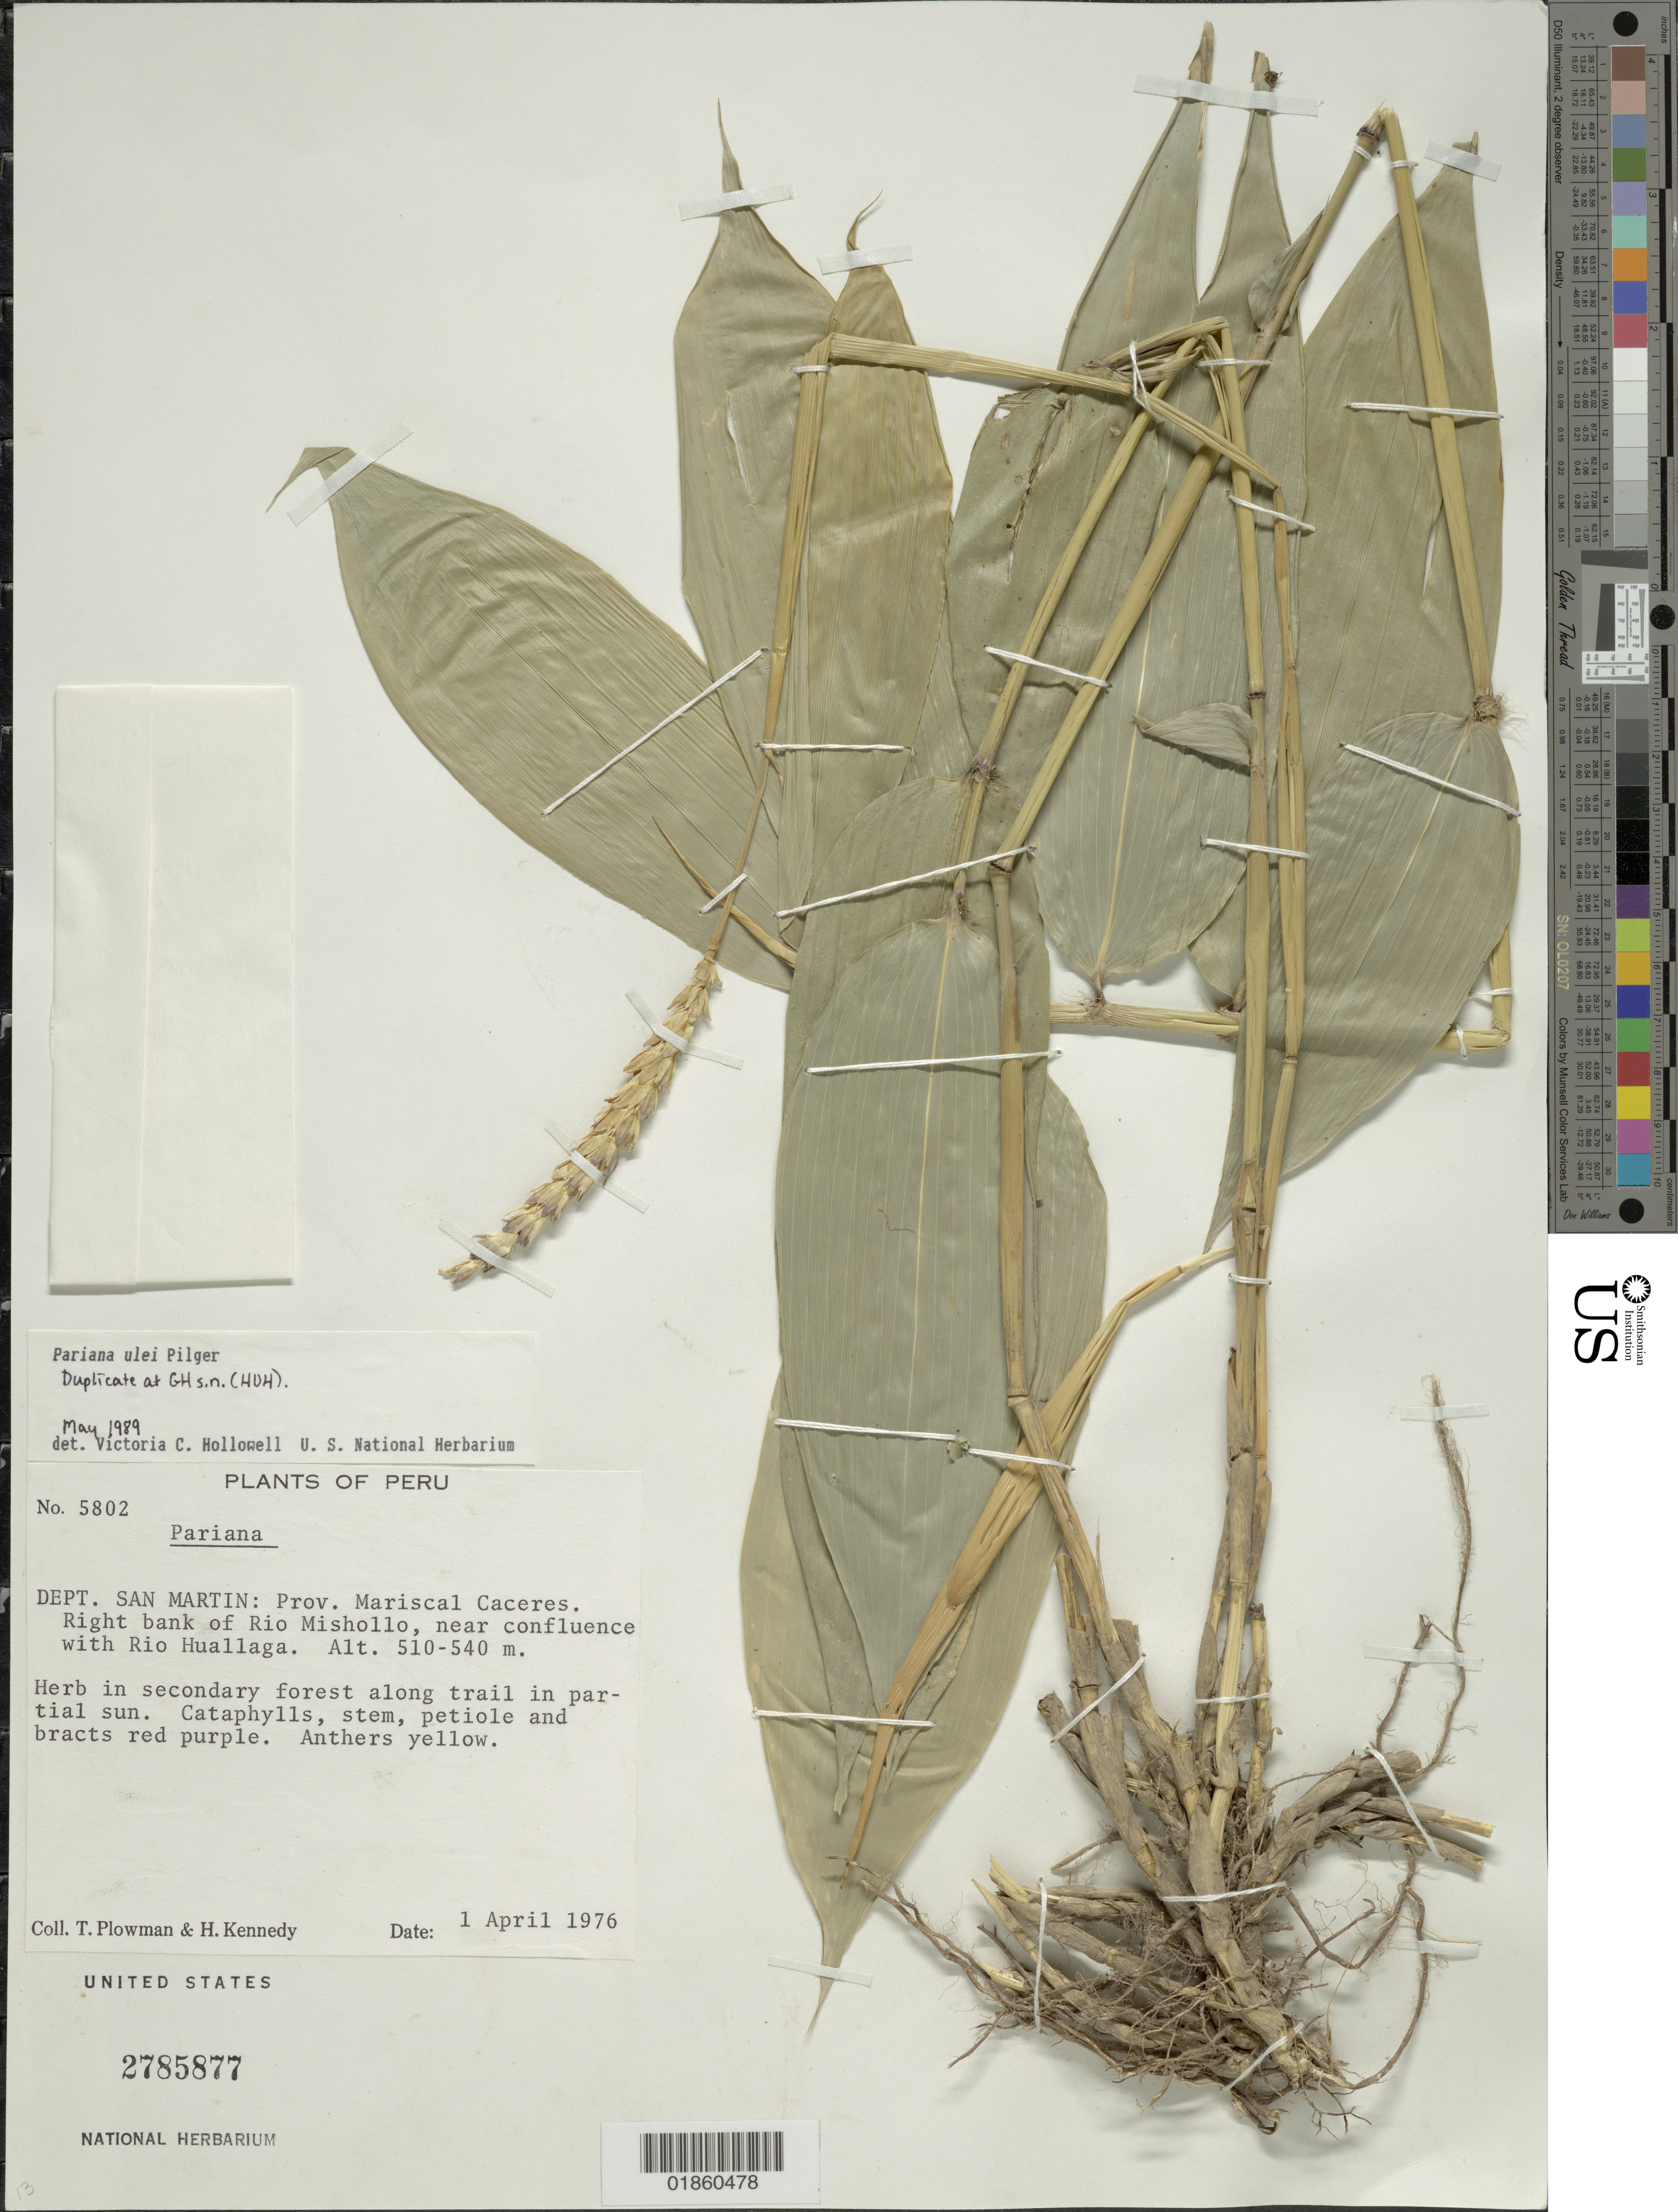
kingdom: Plantae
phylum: Tracheophyta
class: Liliopsida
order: Poales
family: Poaceae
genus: Pariana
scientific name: Pariana ulei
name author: Pilg.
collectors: T. Plowman & H. Kennedy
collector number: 5802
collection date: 1976-04-01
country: Peru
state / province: San Martín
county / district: Mariscal Cáceres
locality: Right bank of Rio Mishollo, near confluence with Rio Huallaga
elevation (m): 510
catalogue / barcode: US 2785877